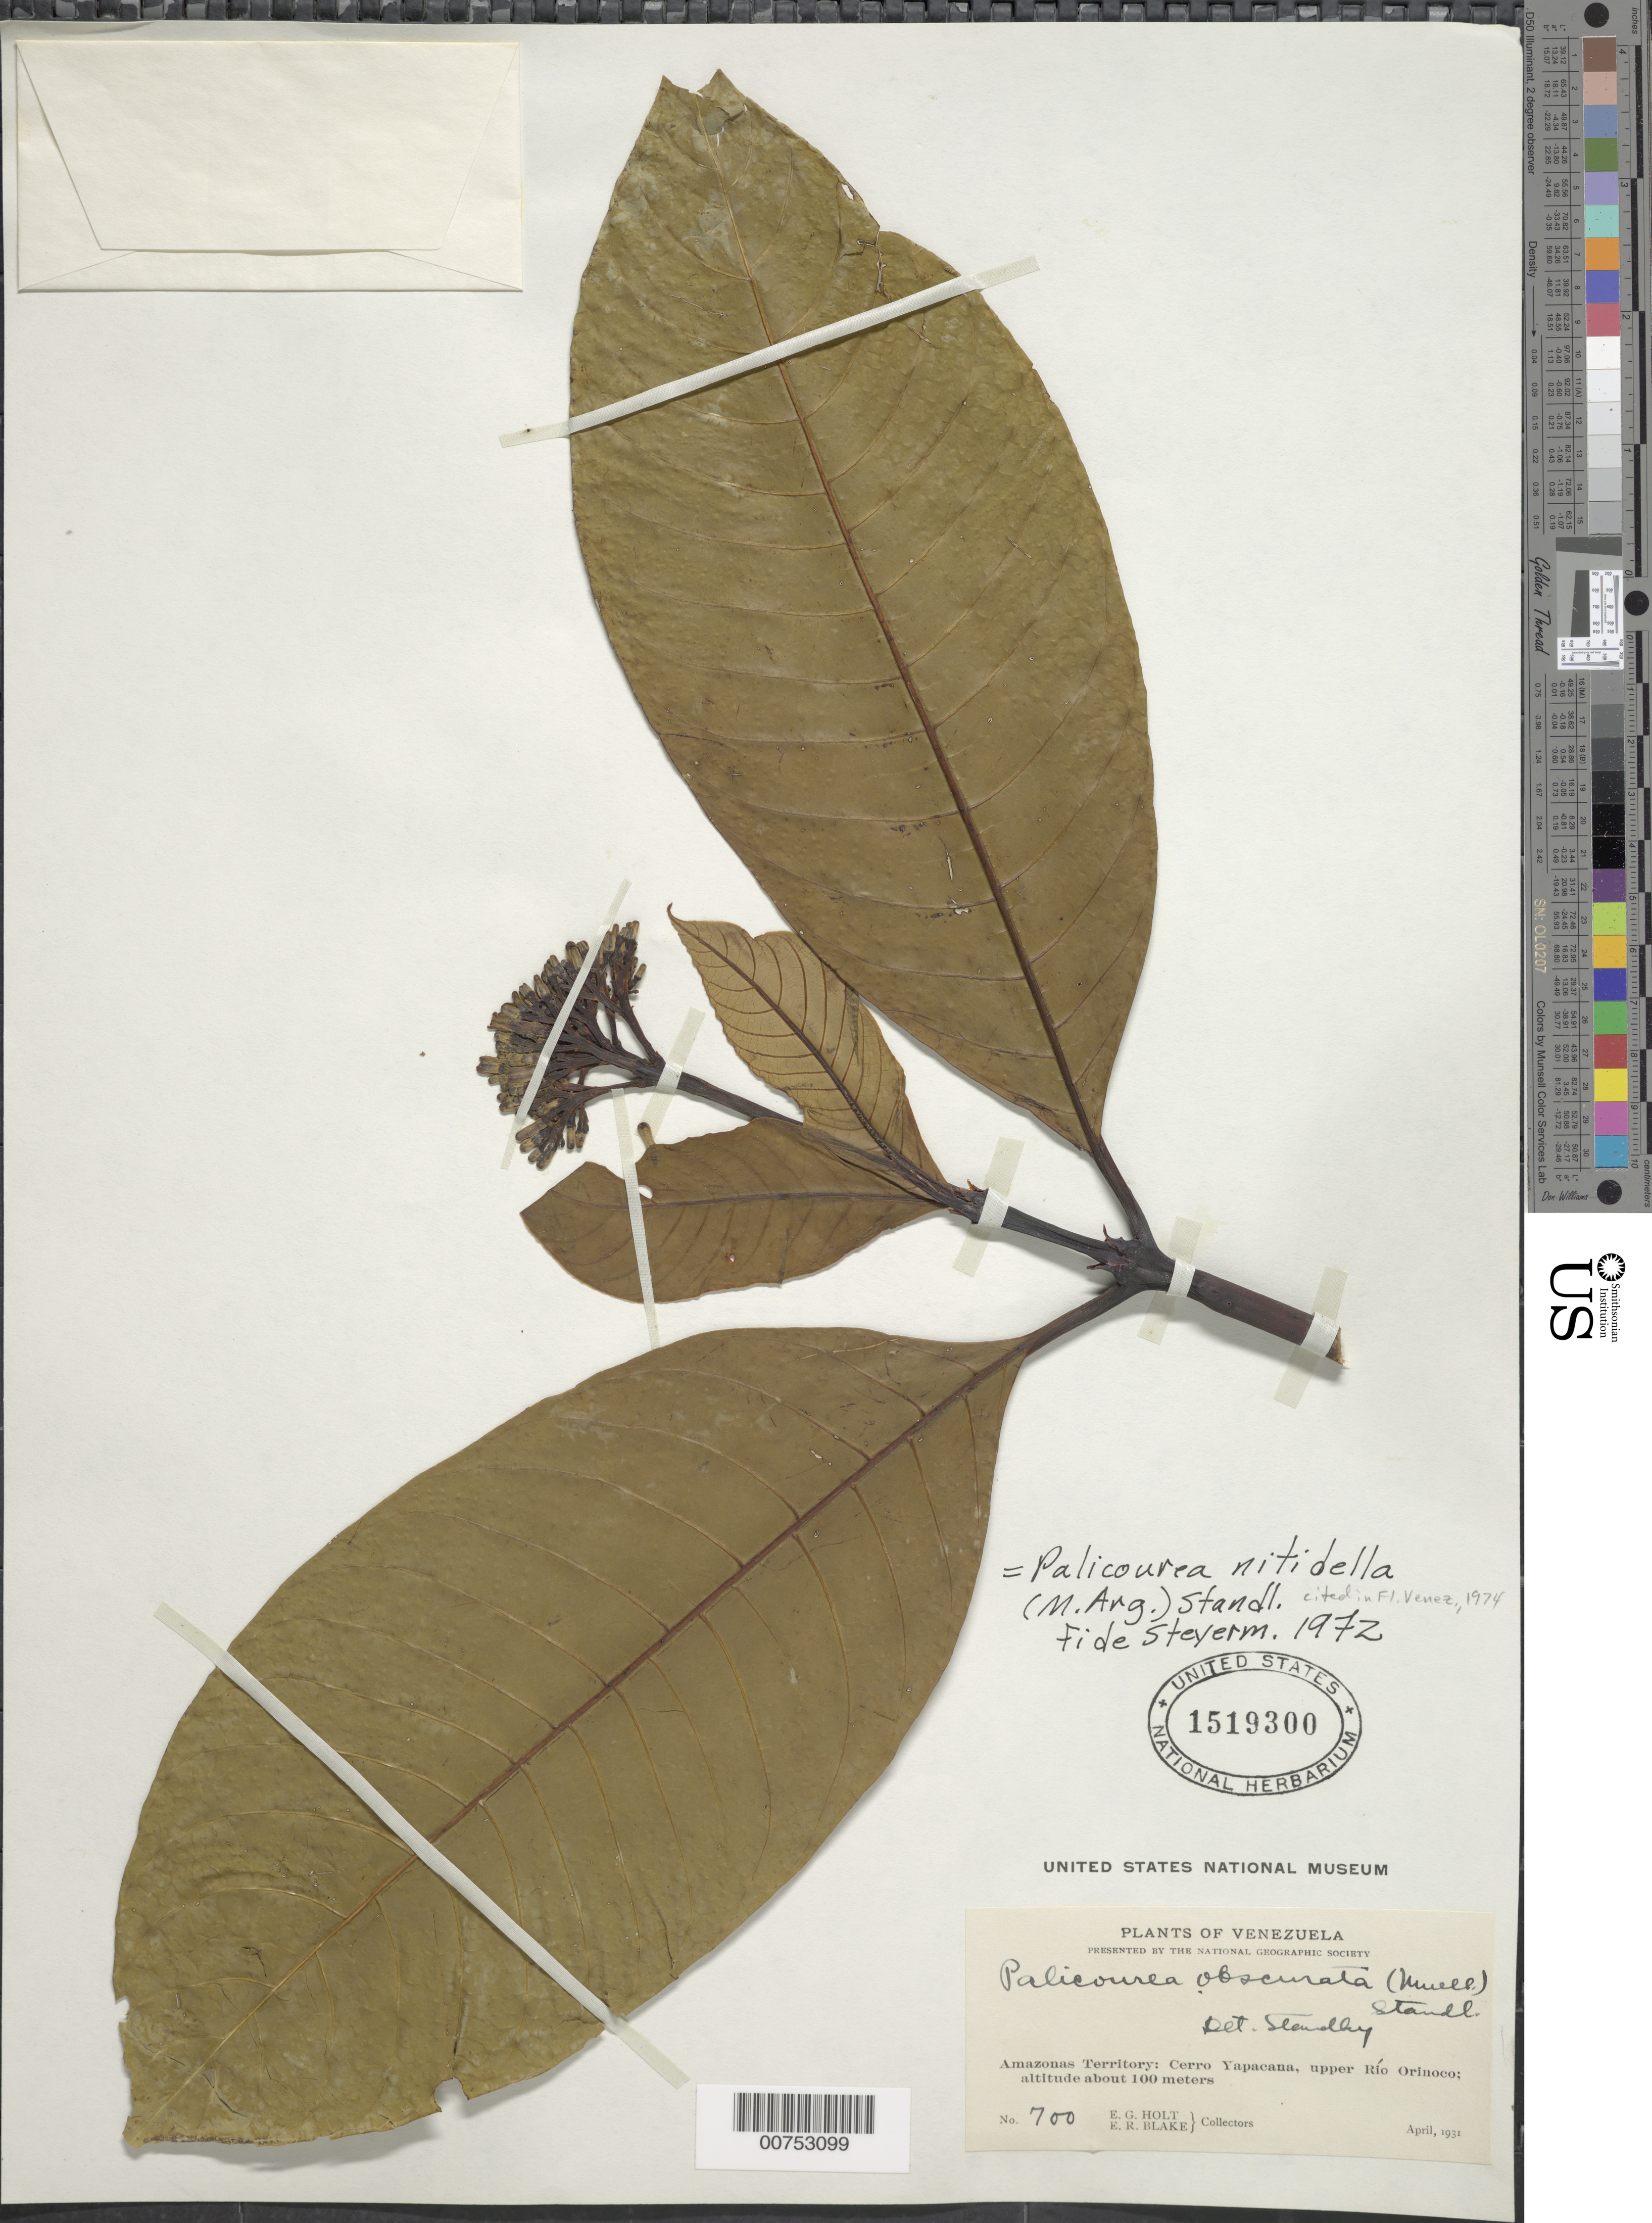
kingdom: Plantae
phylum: Tracheophyta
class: Magnoliopsida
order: Gentianales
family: Rubiaceae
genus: Palicourea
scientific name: Palicourea nitidella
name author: (Müll. Arg.) Standl.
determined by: Steyermark, Julian A., (VEN)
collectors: E. Holt & E. R. Blake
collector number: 700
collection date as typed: Apr-31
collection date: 1931-04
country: Venezuela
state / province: Amazonas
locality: Cerro Yapacána, upper Río Orinoco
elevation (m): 100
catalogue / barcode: US 1519300